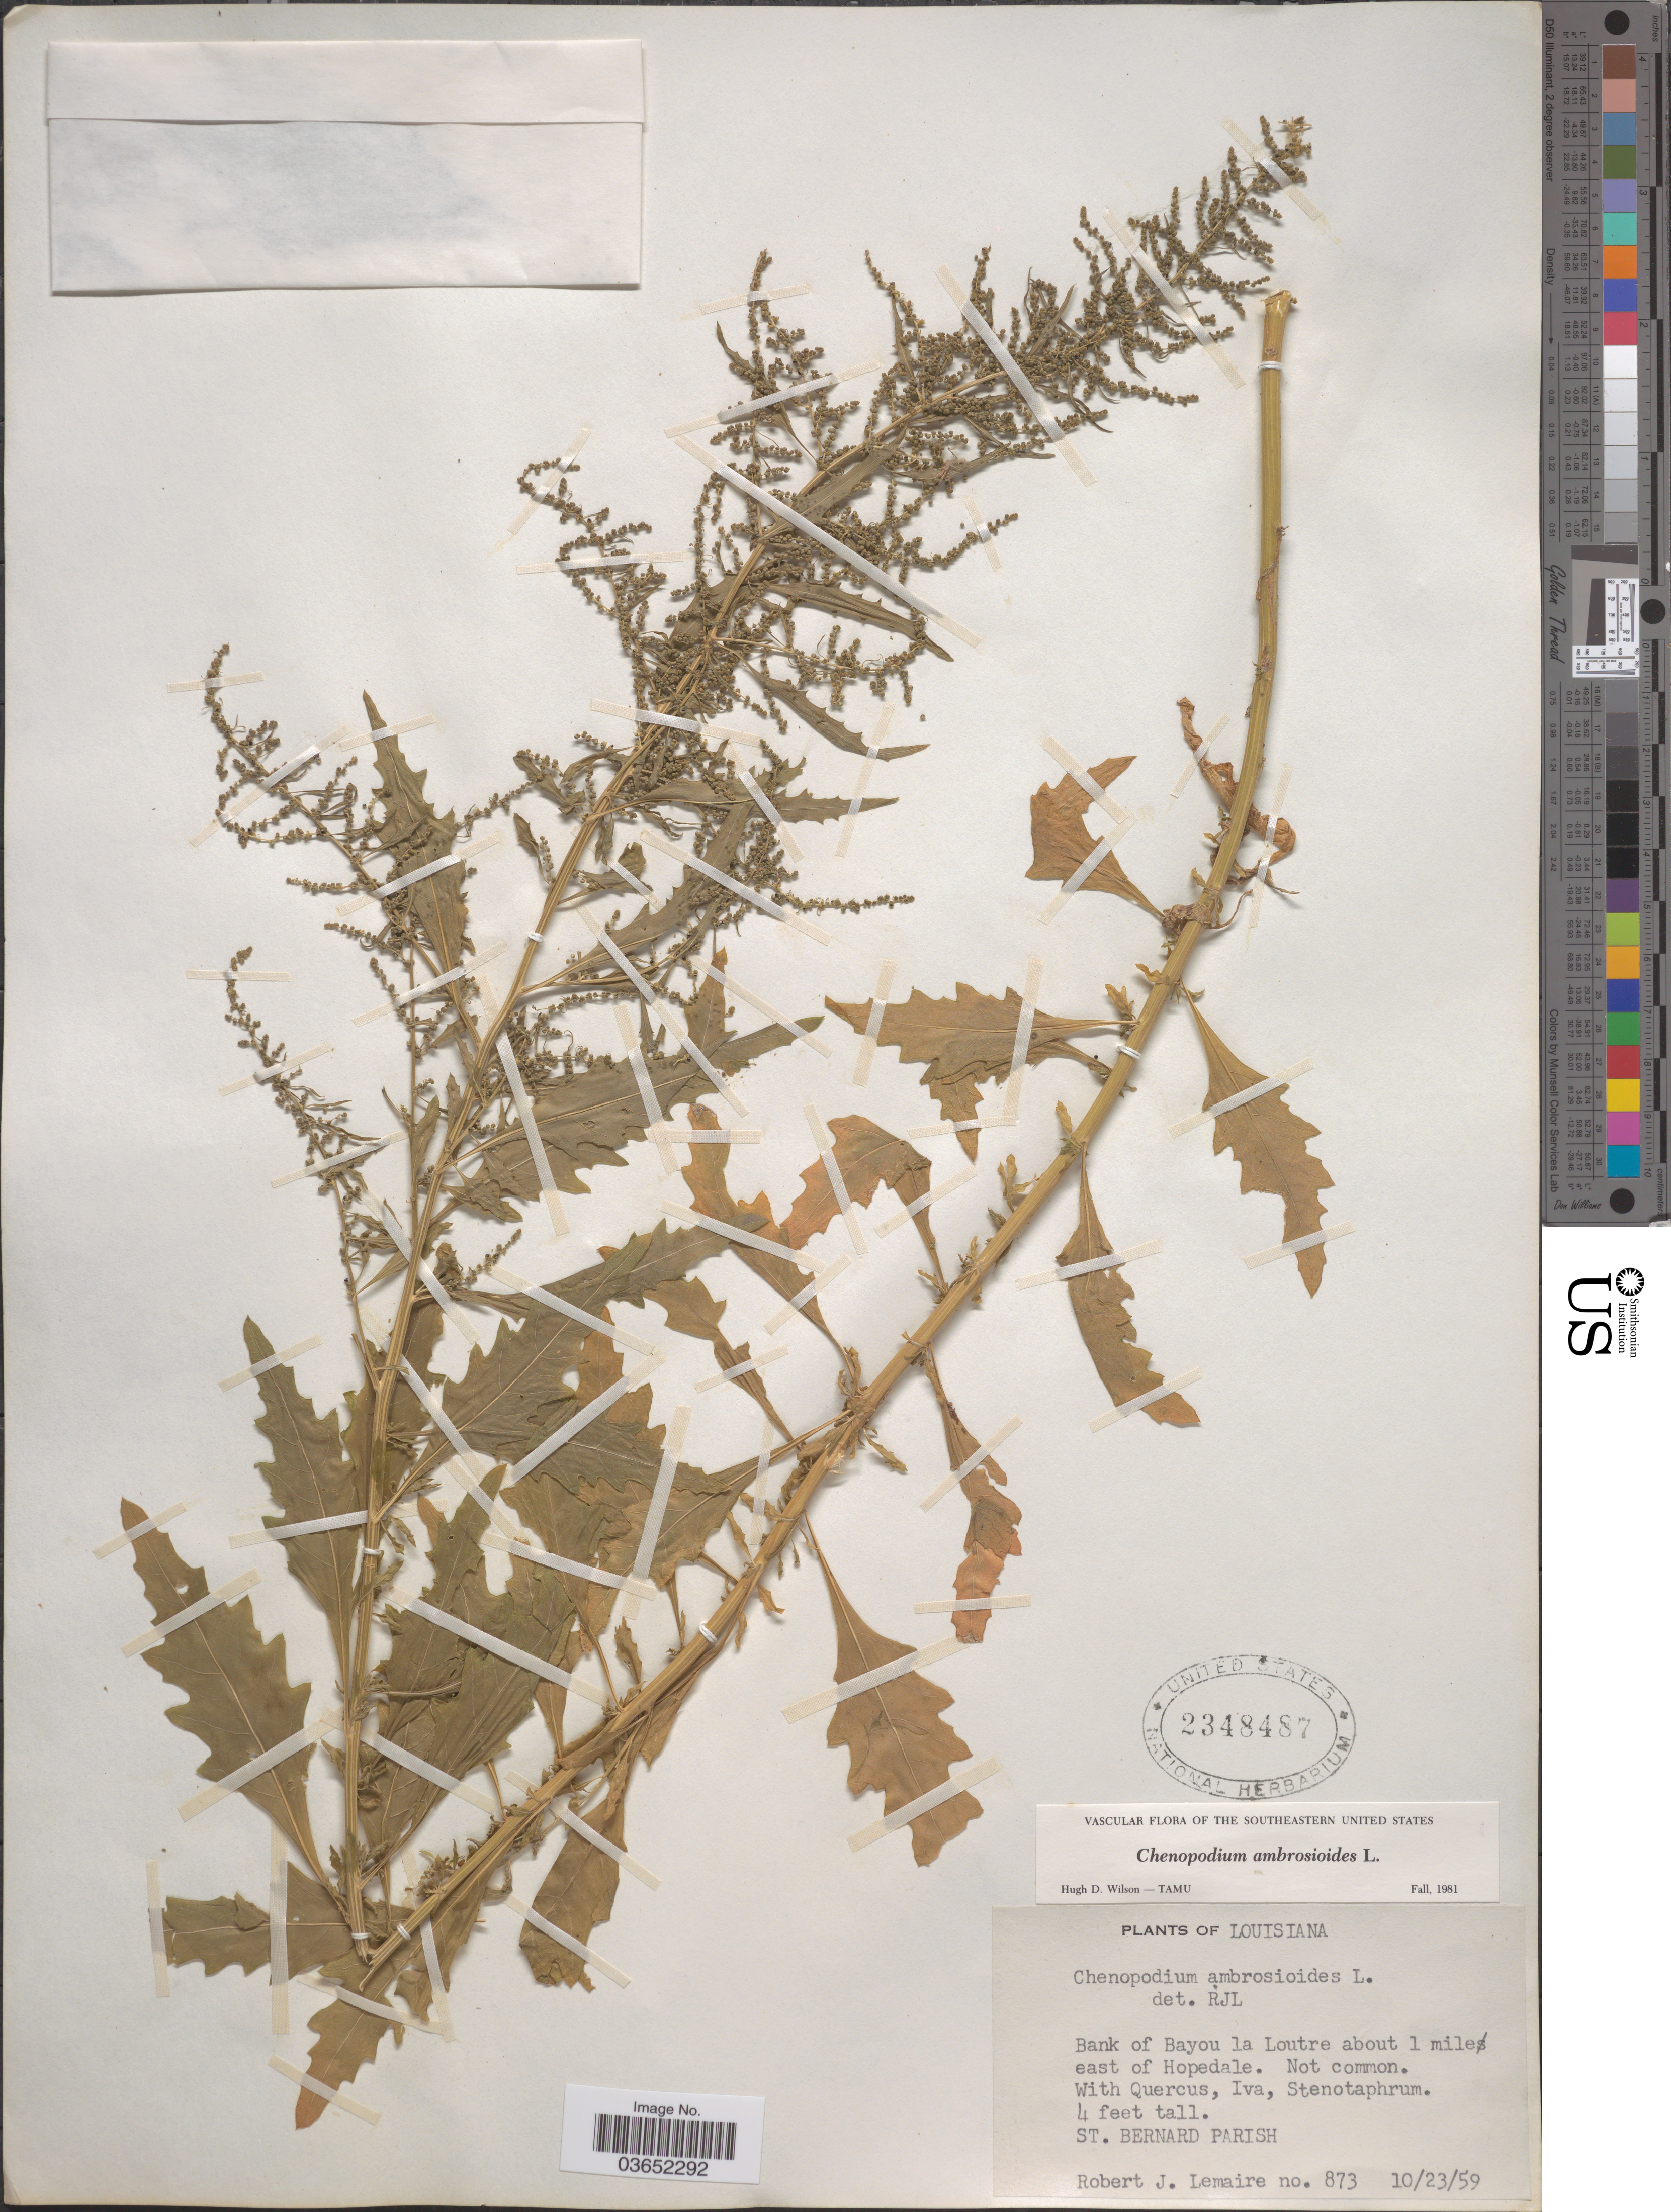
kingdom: Plantae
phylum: Tracheophyta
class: Magnoliopsida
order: Caryophyllales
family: Amaranthaceae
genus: Chenopodium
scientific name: Chenopodium ambrosioides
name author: L.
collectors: R. J. Lemaire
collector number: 873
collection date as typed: Transcribed d/m/y: 23/10/59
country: United States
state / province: Louisiana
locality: Bank of Bayou la Loutre about 1 mile east of Hopedale. St. Bernard Parish.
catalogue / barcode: US 2348487